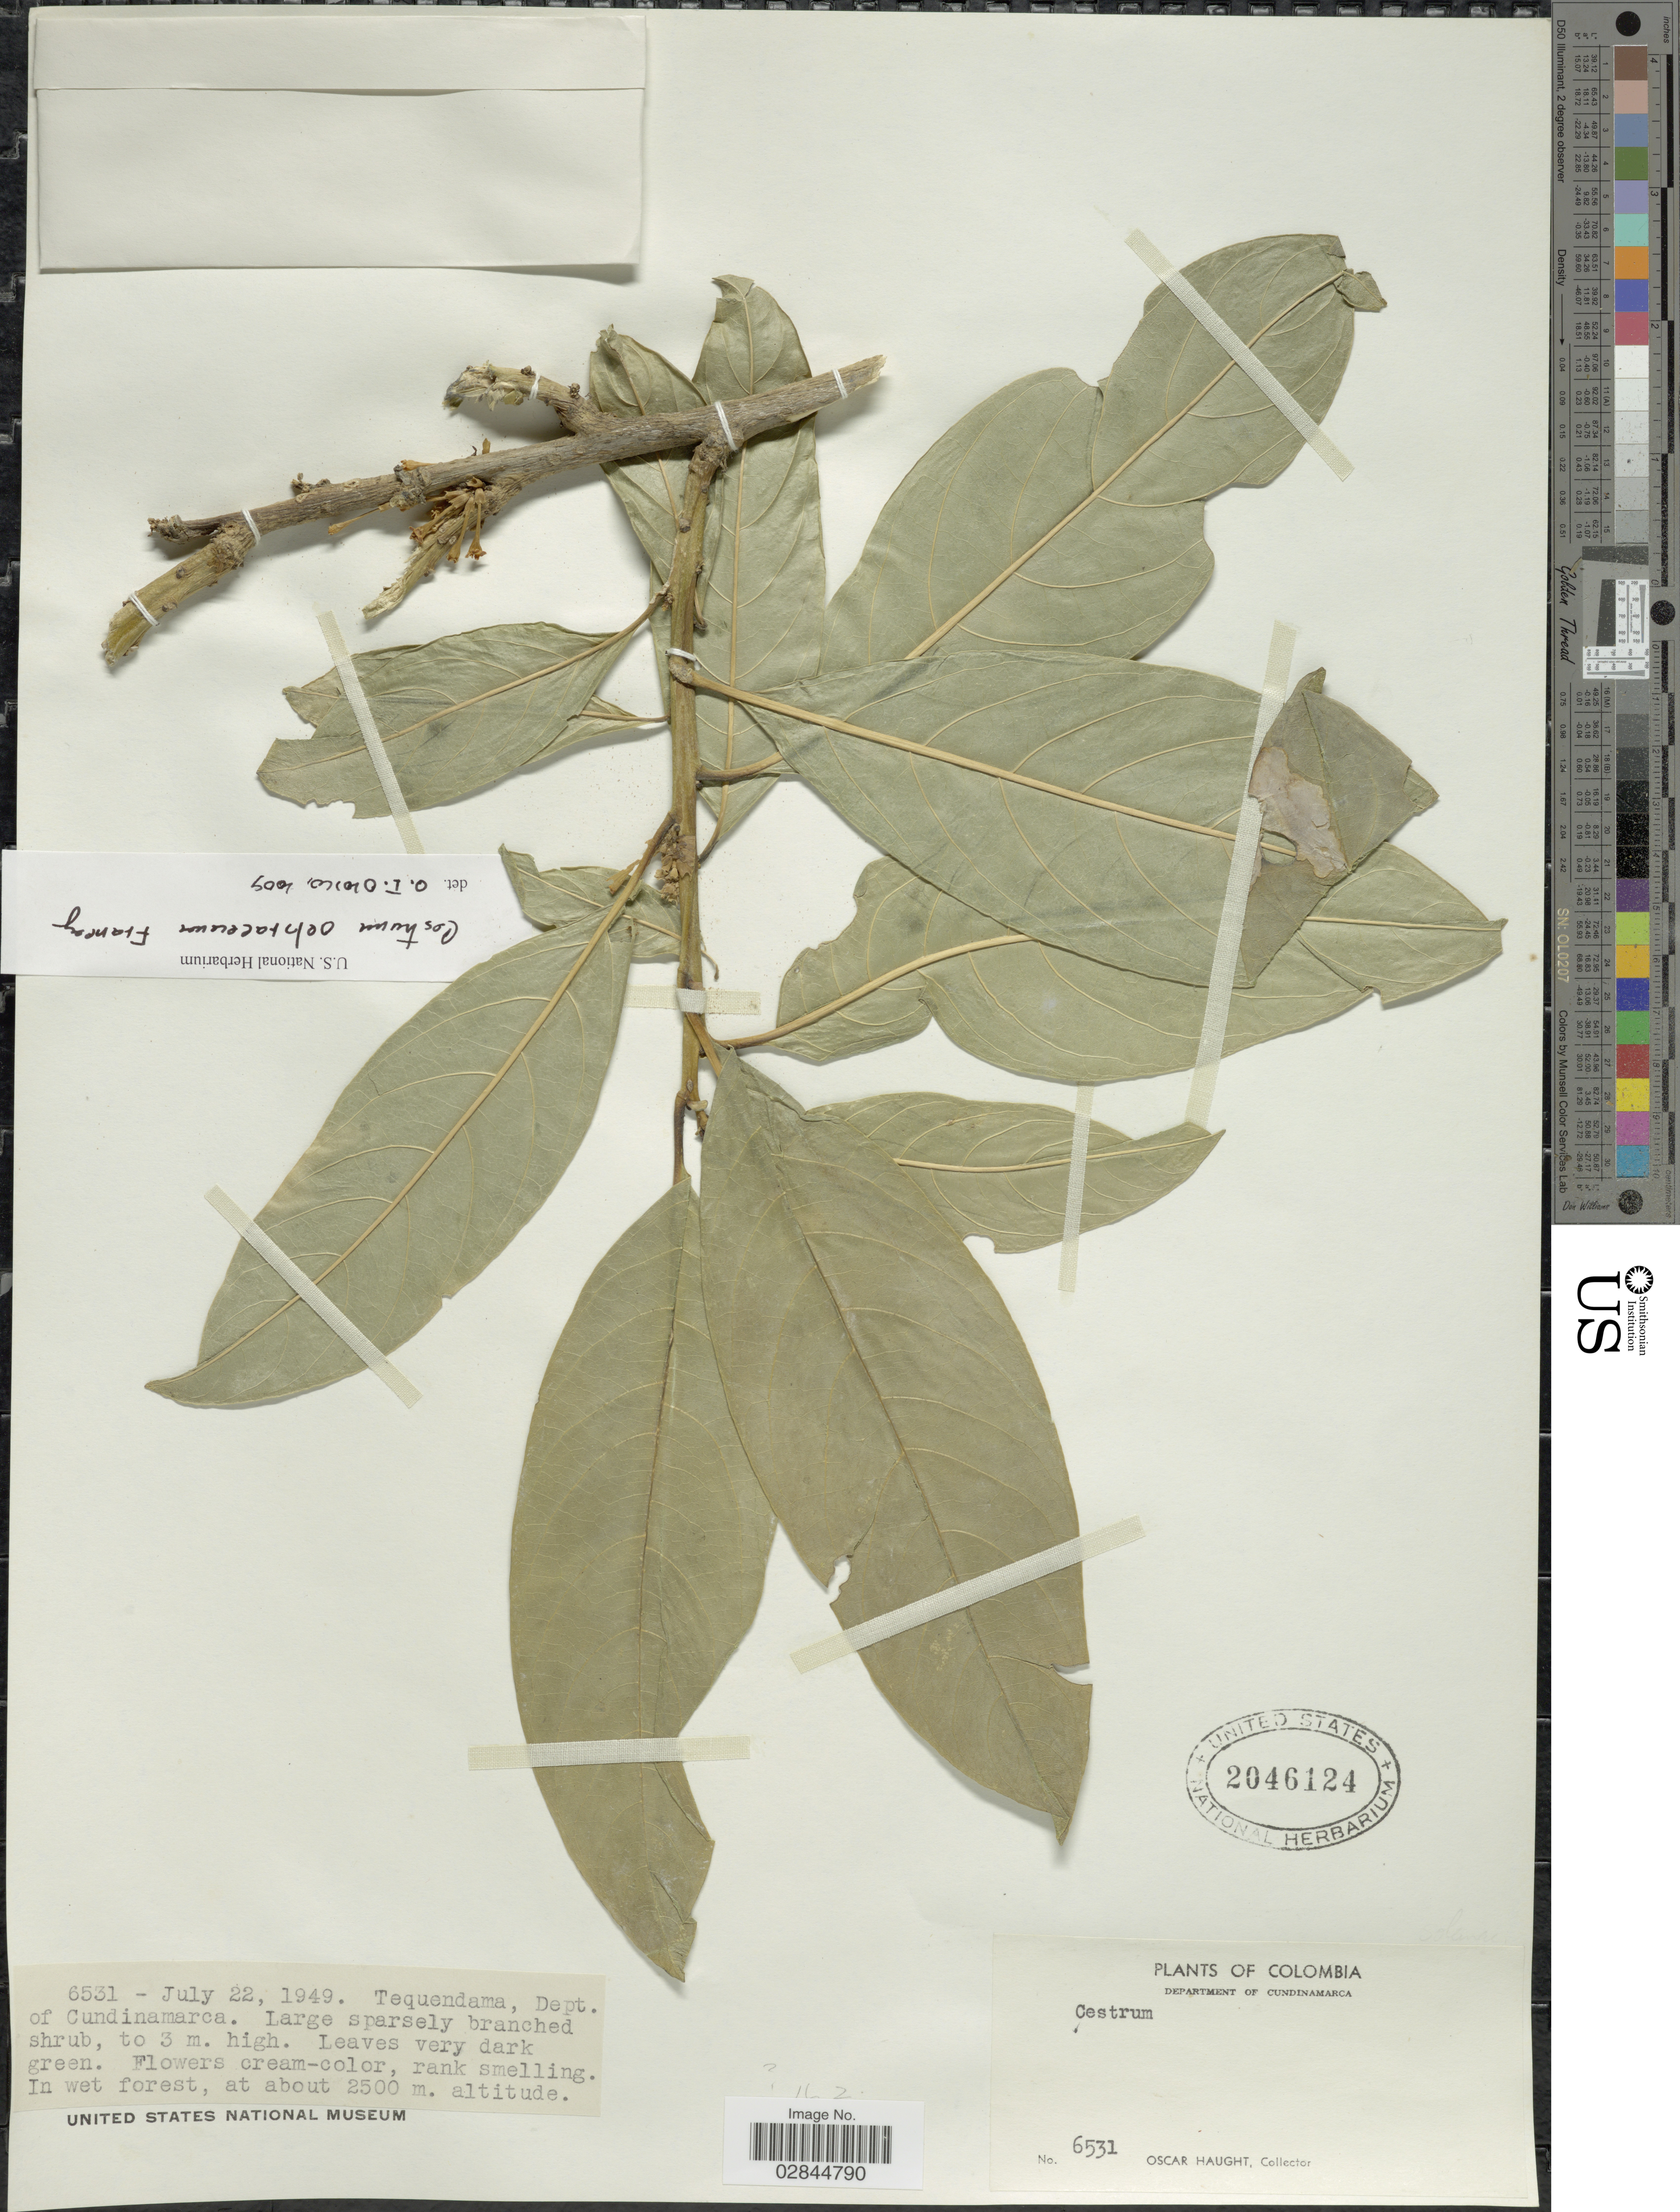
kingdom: Plantae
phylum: Tracheophyta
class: Magnoliopsida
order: Solanales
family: Solanaceae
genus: Cestrum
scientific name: Cestrum ochraceum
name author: Francey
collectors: O. Haught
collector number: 6531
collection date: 1949-07-22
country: Colombia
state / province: Cundinamarca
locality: Tequendama, Dept. of Cundinamarca.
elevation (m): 2500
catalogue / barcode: US 2046124